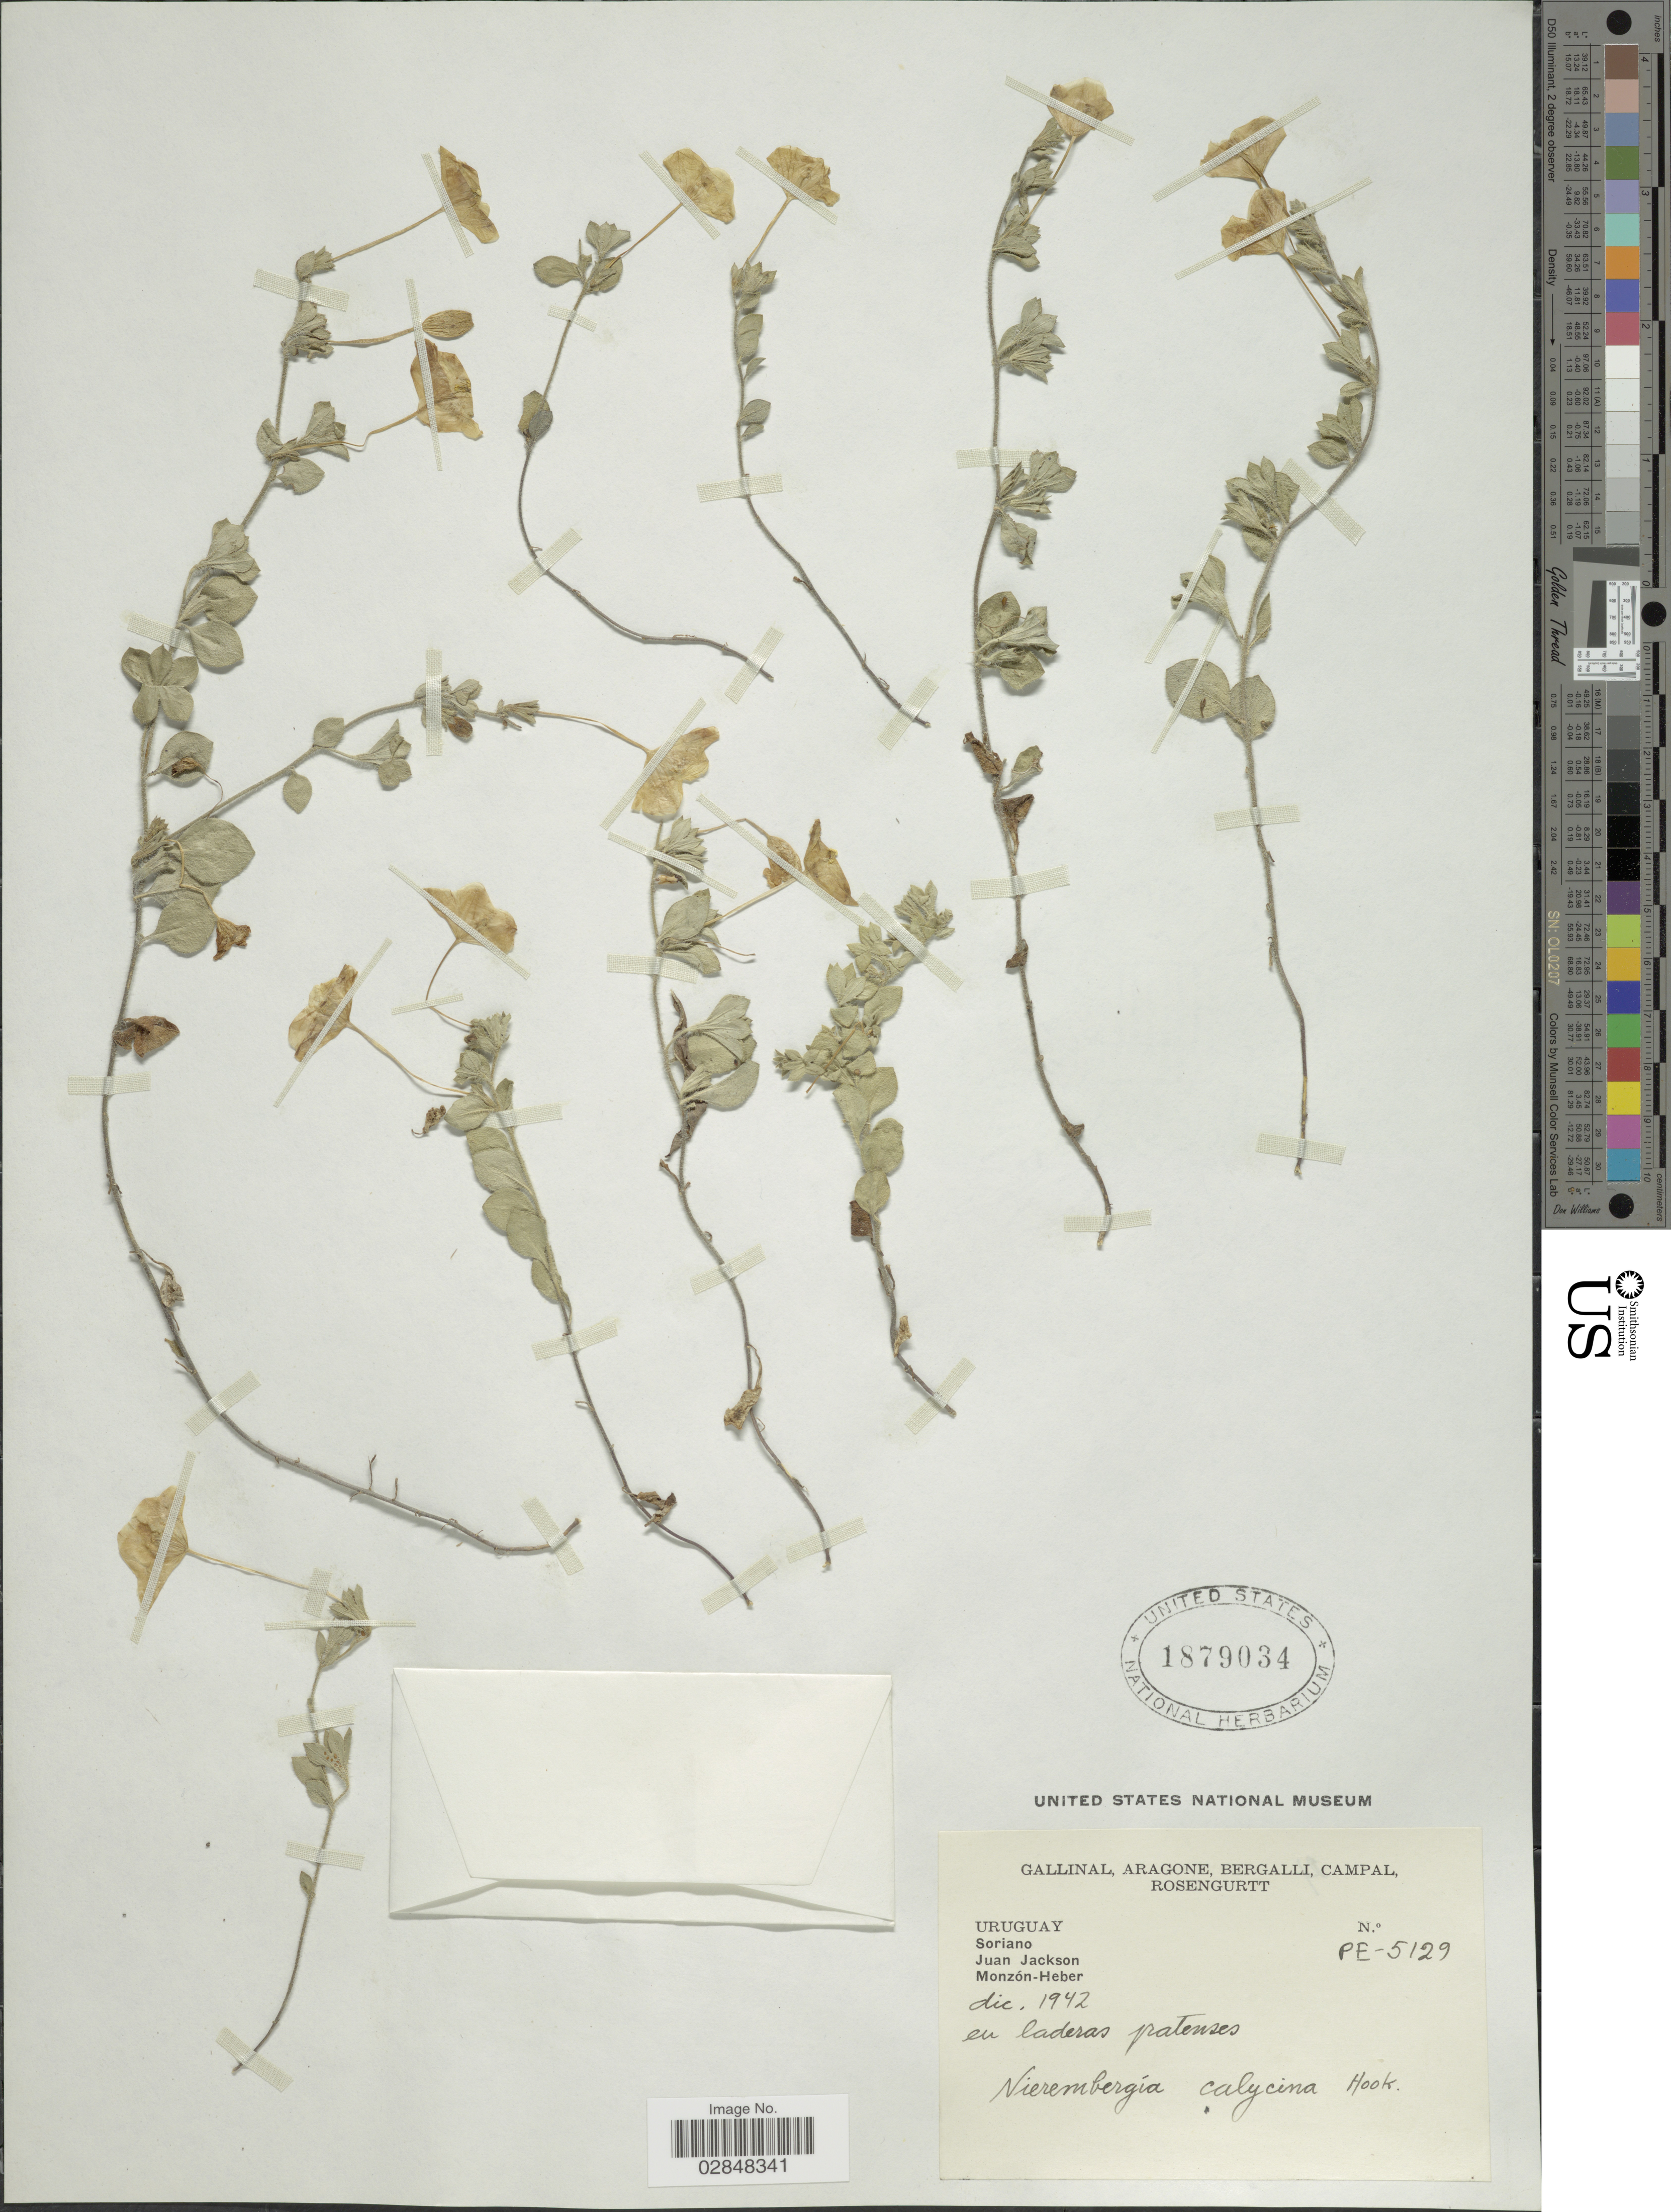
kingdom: Plantae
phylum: Tracheophyta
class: Magnoliopsida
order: Solanales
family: Solanaceae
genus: Nierembergia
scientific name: Nierembergia calycina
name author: Hook.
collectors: -. Gallinal, -- Aragone, -- Bergalli, -- Campal & Rosengurtt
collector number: PE-5129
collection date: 1942-12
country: Uruguay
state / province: Soriano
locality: Juan Jackson. Monzón-Heber.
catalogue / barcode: US 1879034